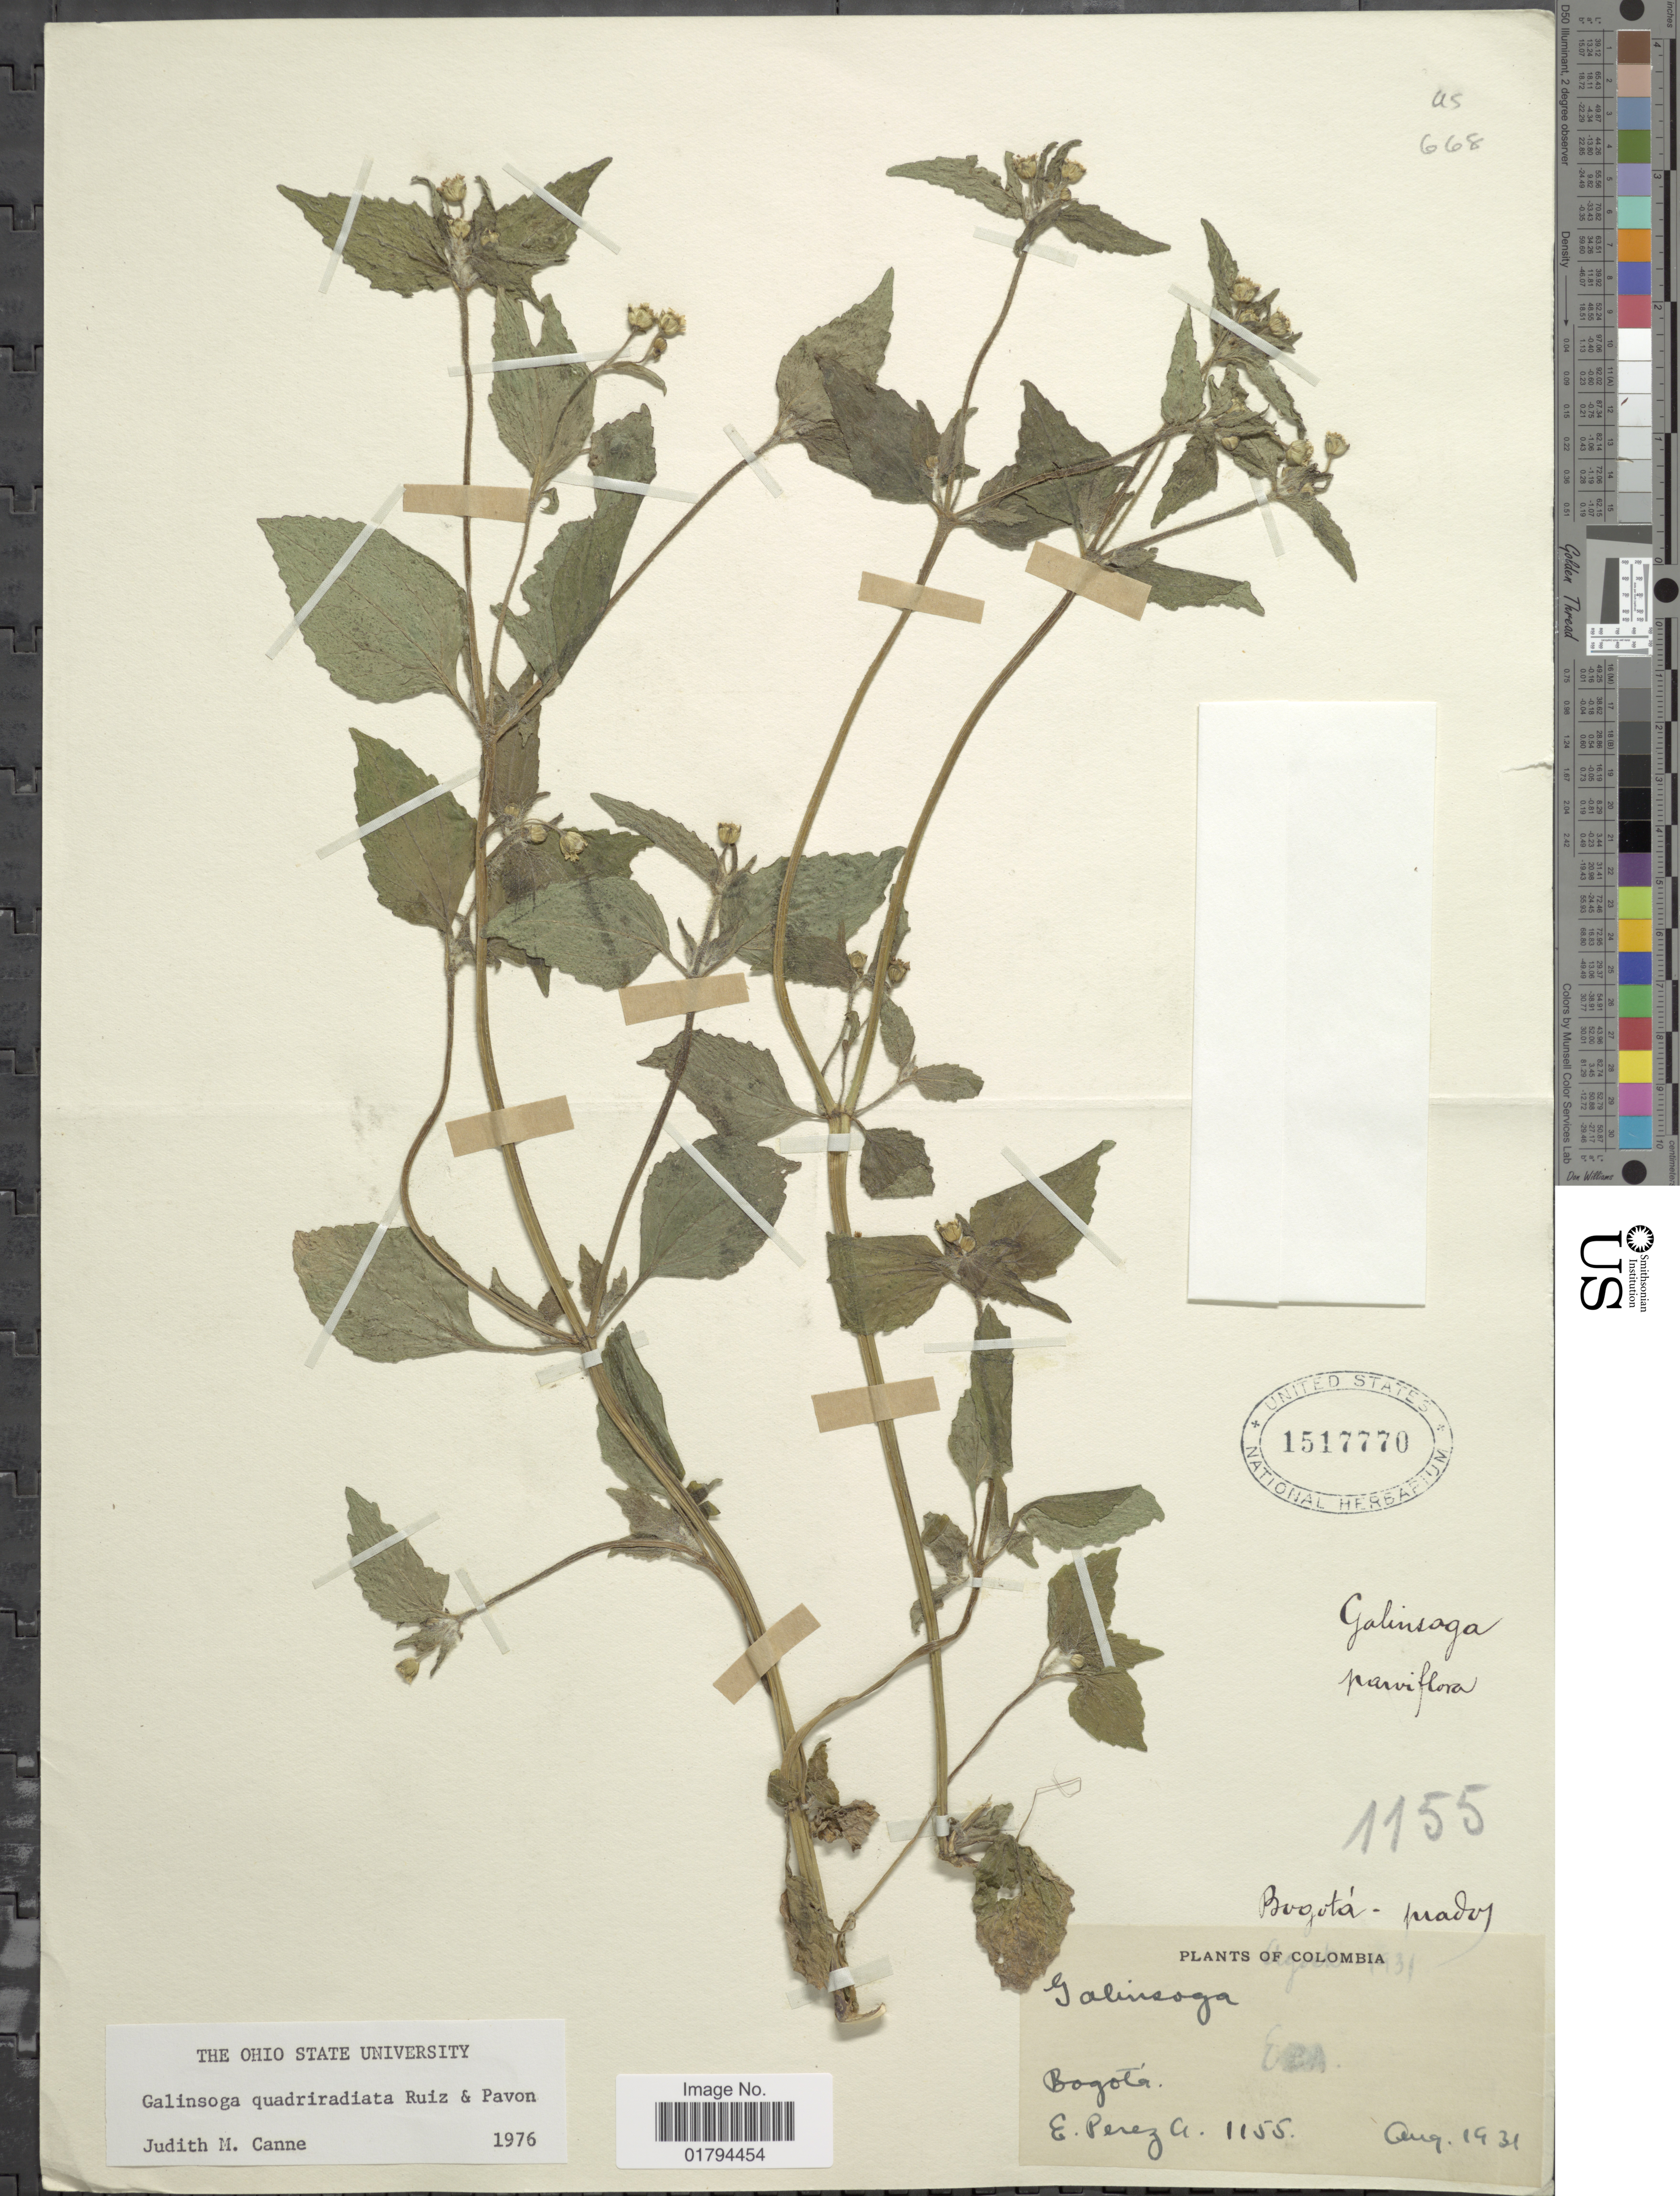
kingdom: Plantae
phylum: Tracheophyta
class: Magnoliopsida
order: Asterales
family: Asteraceae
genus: Galinsoga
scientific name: Galinsoga quadriradiata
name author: Ruiz & Pav.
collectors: E. Pérez Arbeláez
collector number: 1155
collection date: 1931-08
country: Colombia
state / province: Bogota D.C.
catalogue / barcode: US 1517770